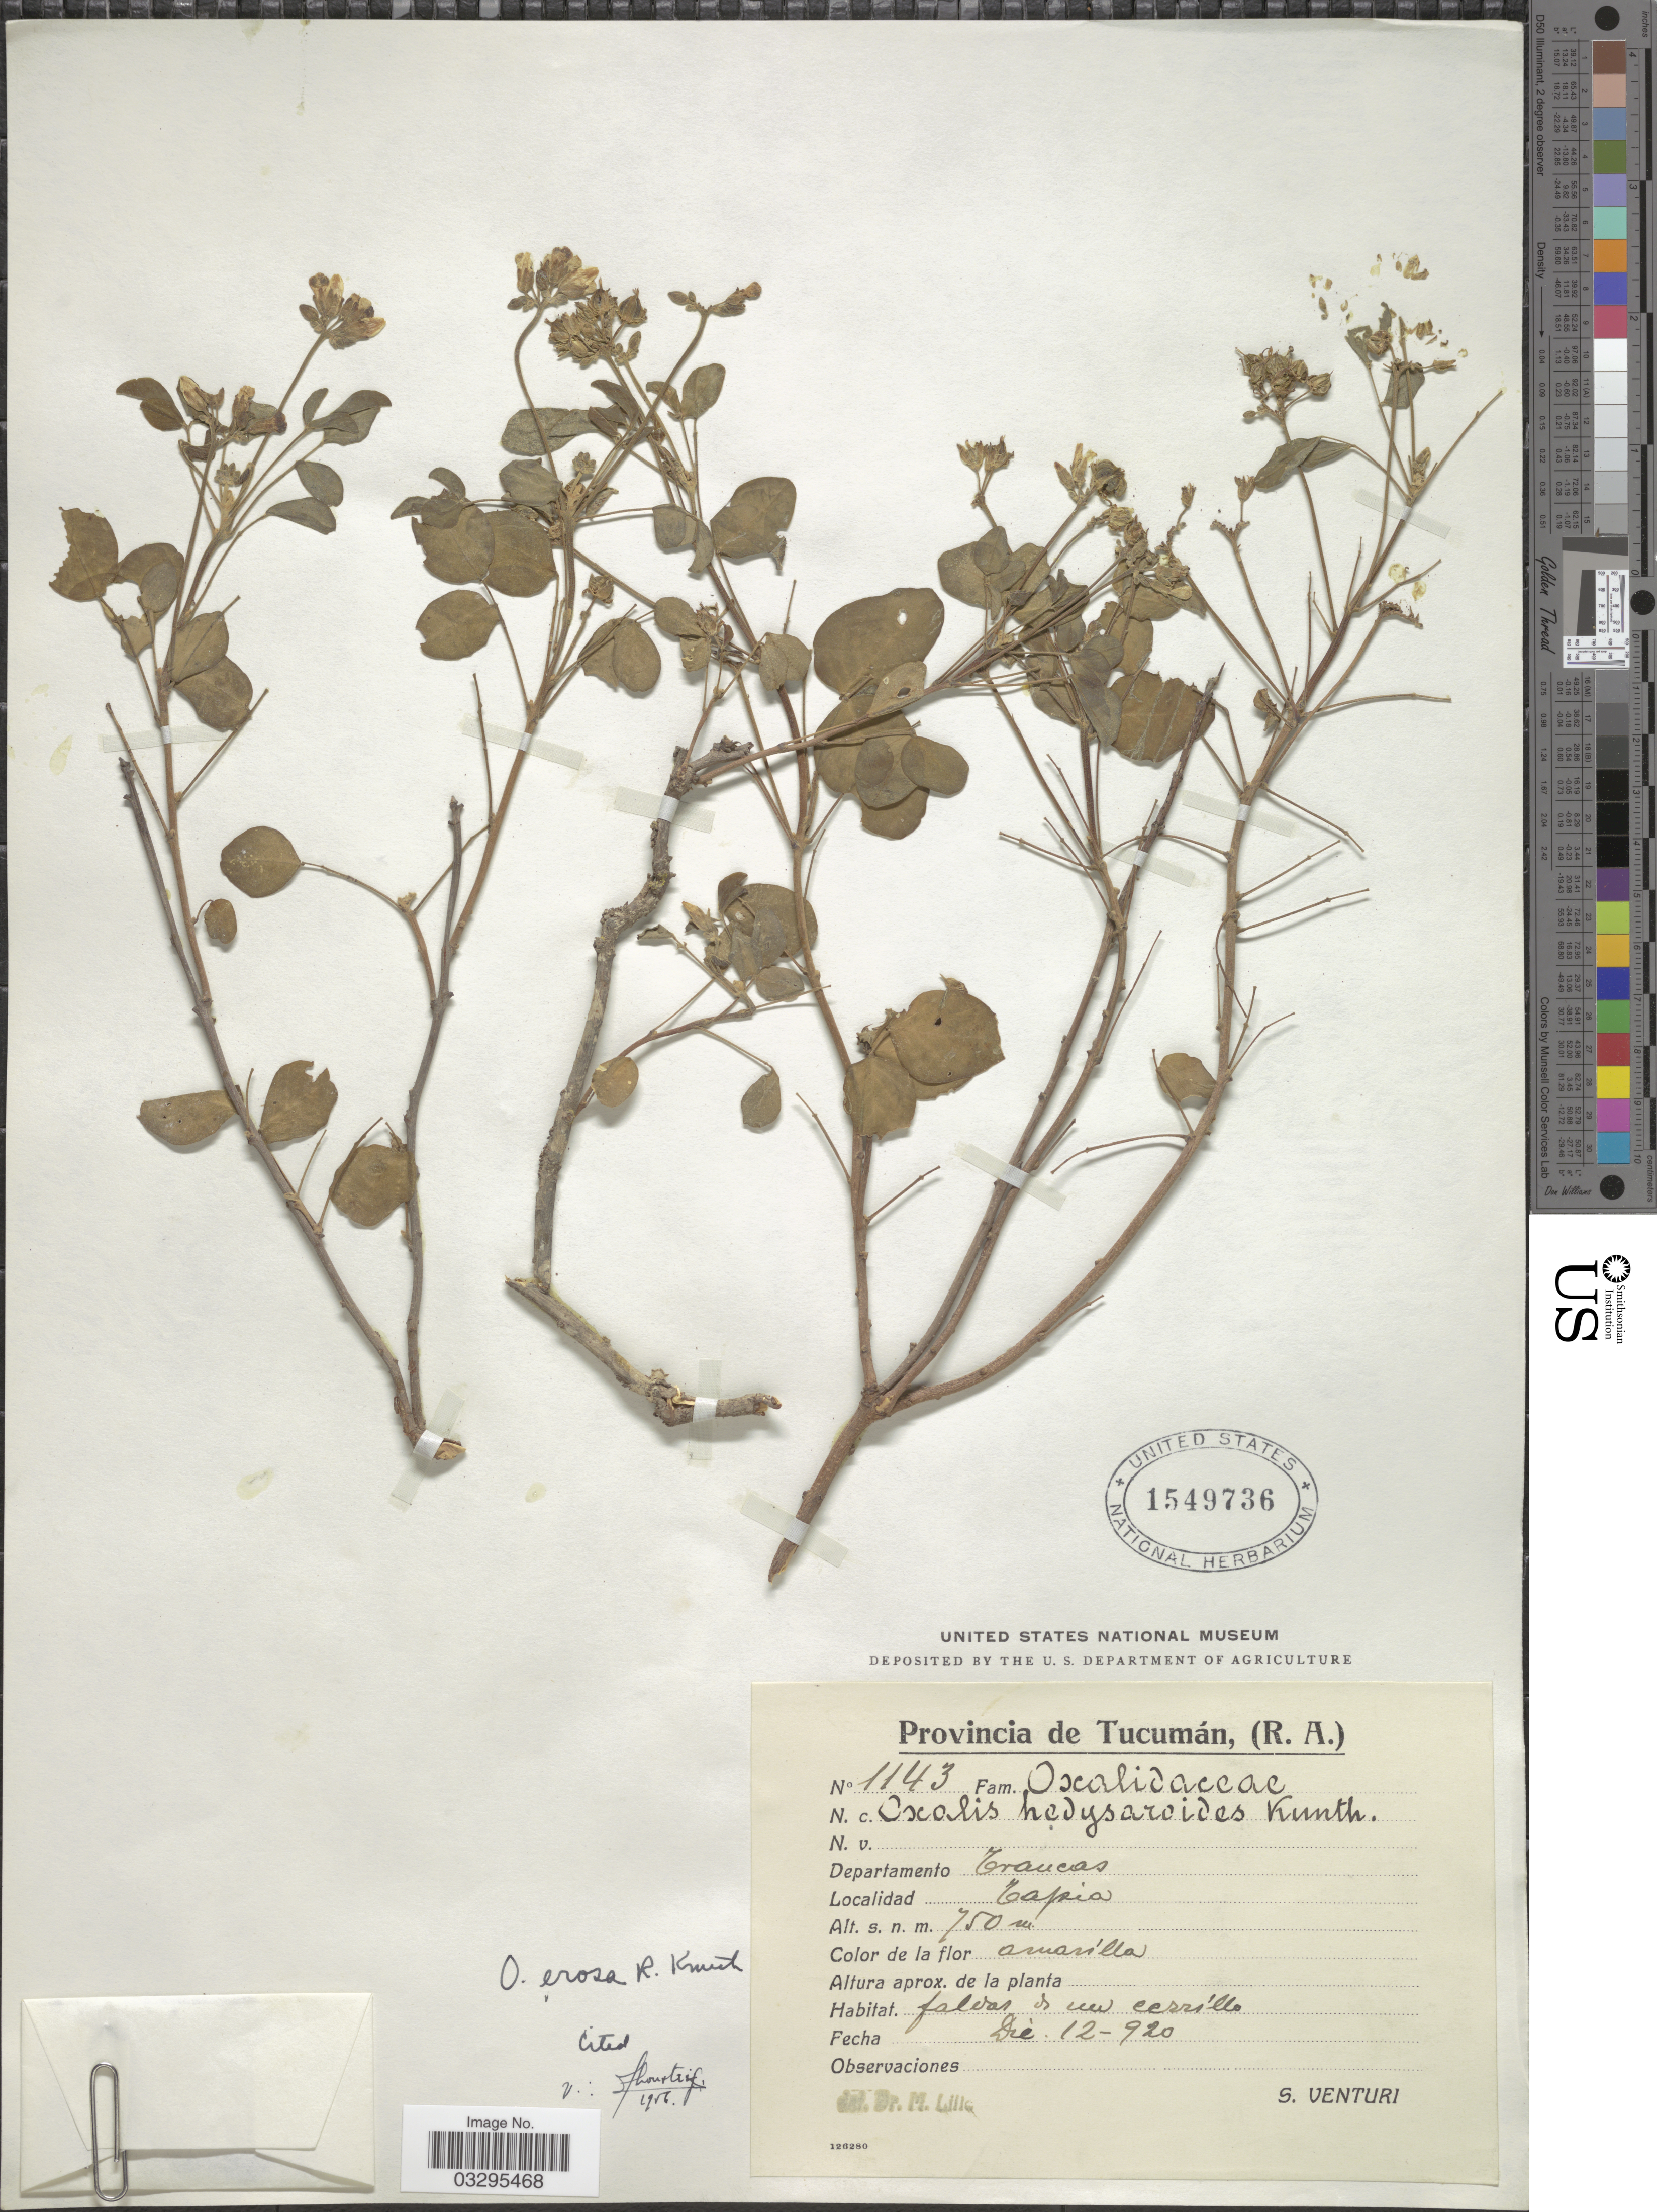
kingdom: Plantae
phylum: Tracheophyta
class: Magnoliopsida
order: Oxalidales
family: Oxalidaceae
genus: Oxalis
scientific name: Oxalis erosa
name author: R. Knuth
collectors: S. Venturi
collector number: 1143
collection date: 1920-12-12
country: Argentina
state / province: Tucuman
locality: Departamento Trancas. Tapia.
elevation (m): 750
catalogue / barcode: US 1549736